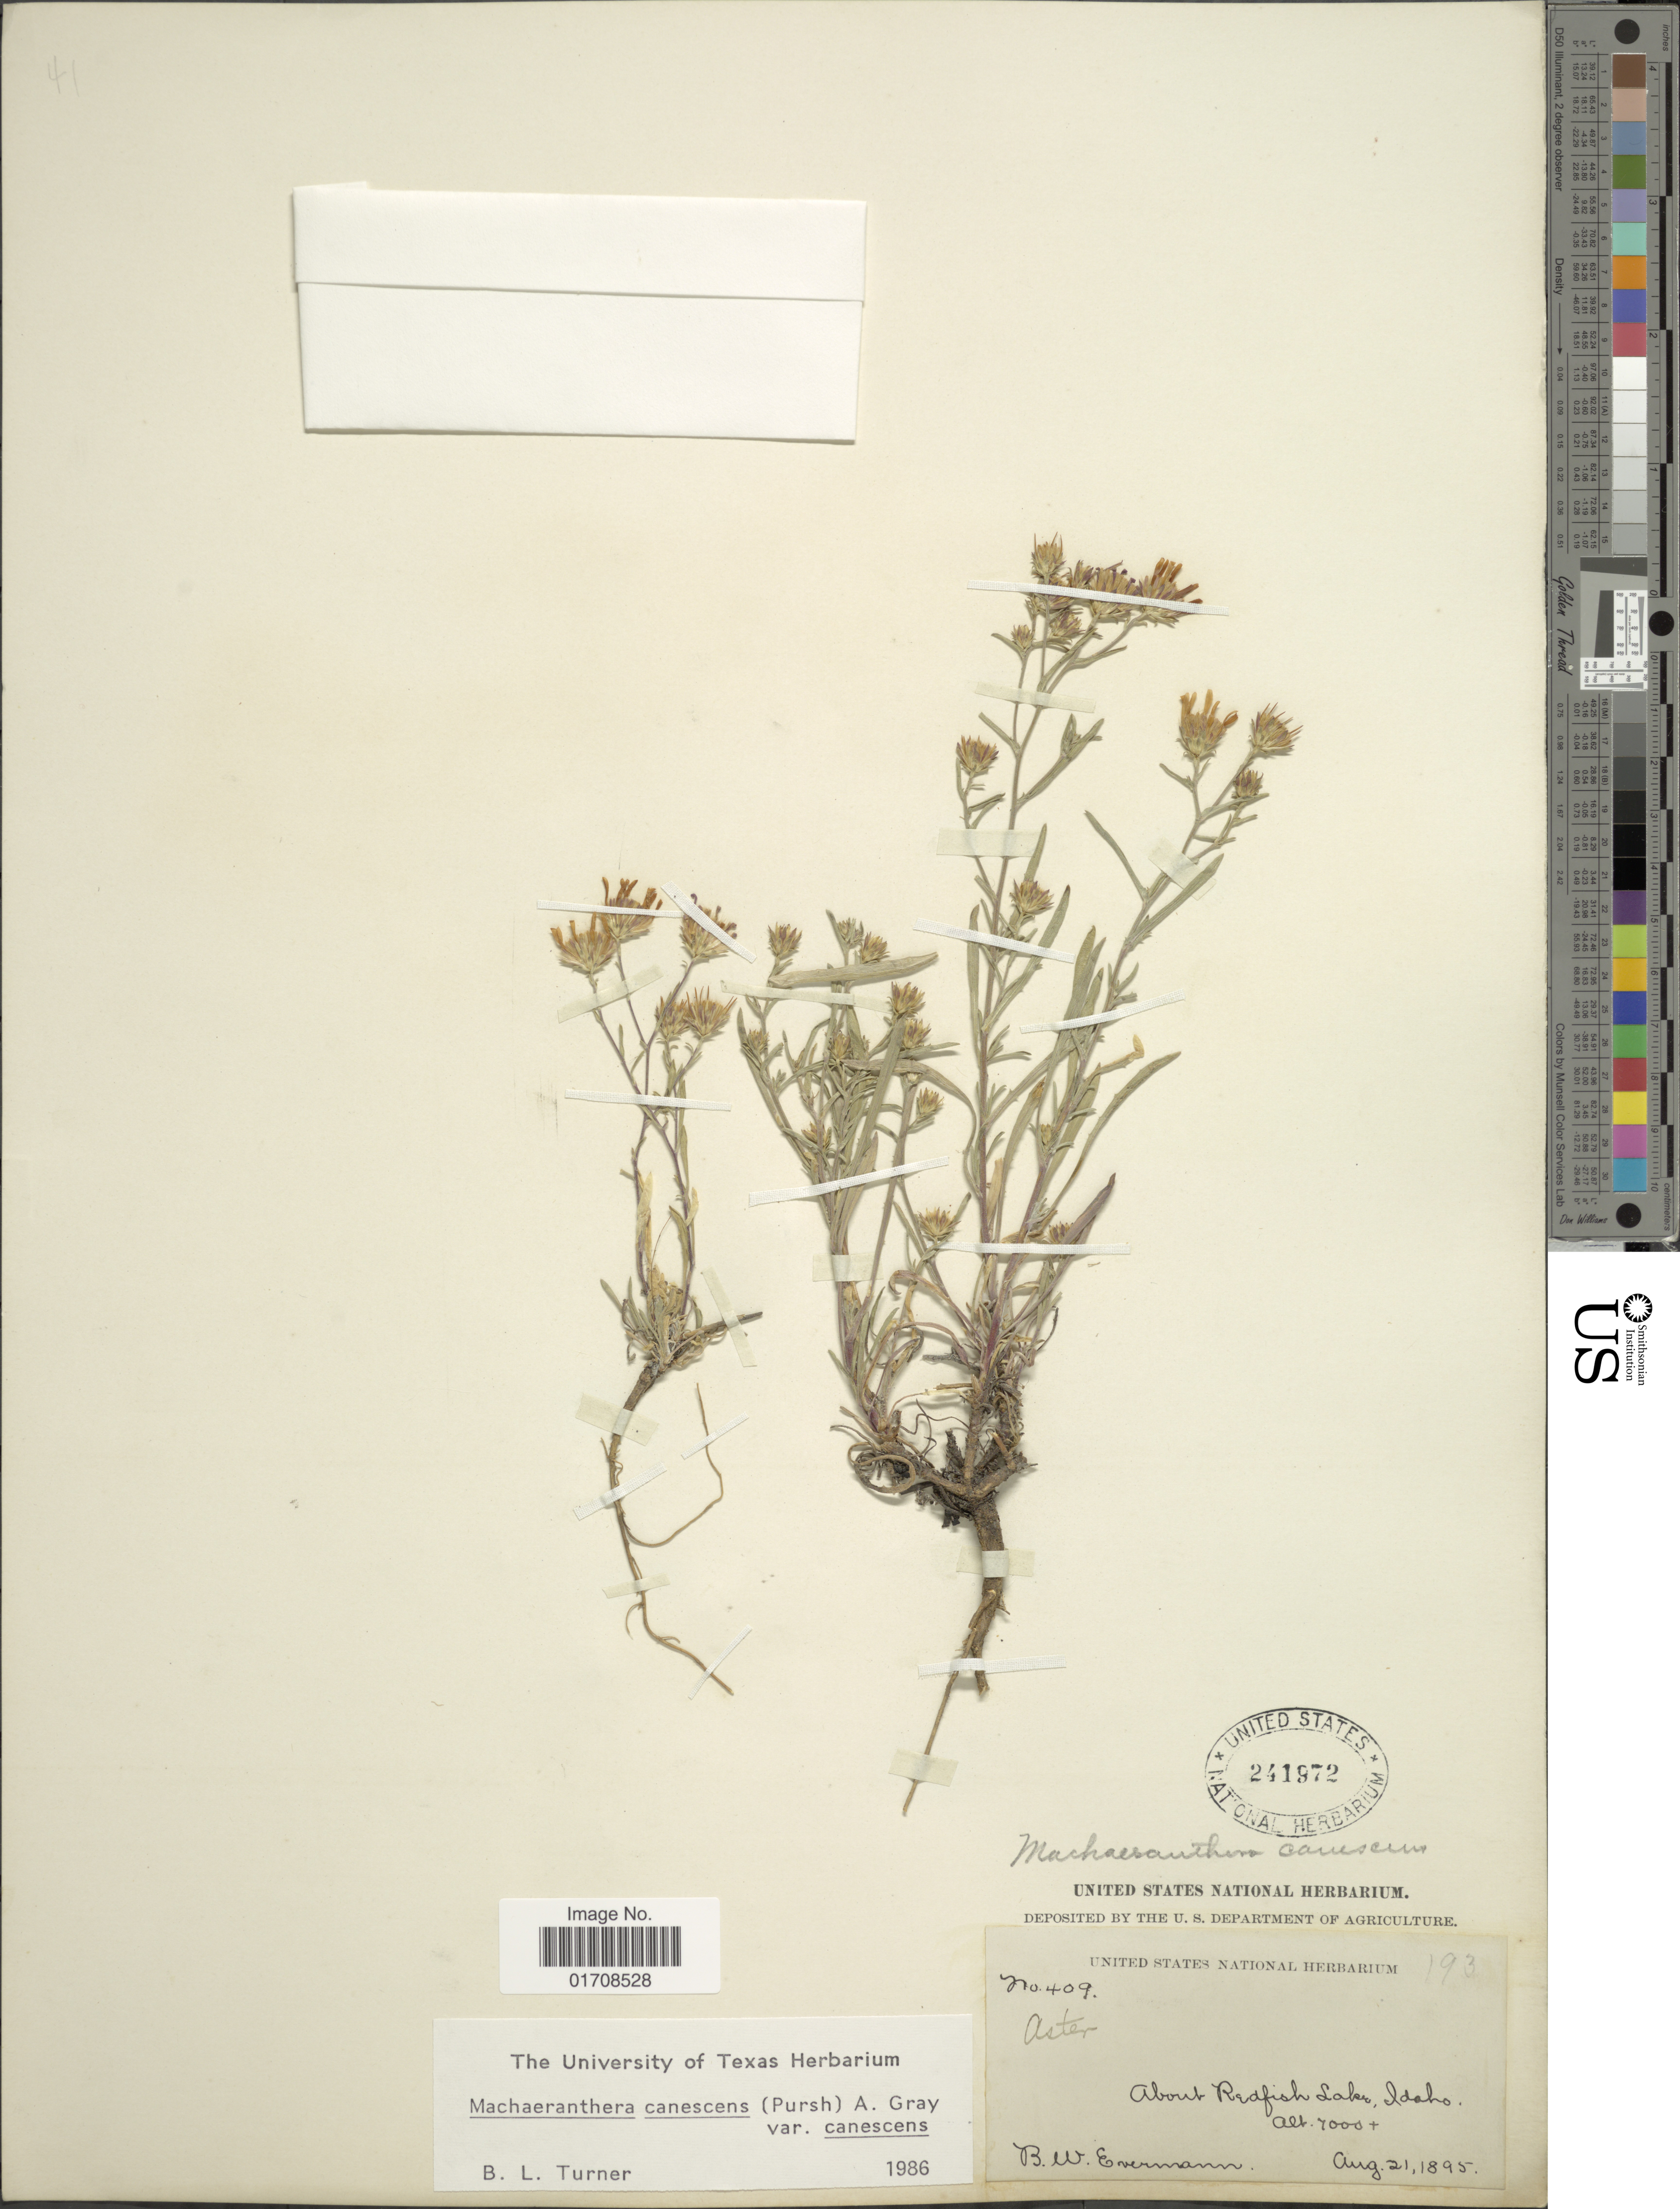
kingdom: Plantae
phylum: Tracheophyta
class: Magnoliopsida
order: Asterales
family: Asteraceae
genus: Machaeranthera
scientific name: Machaeranthera canescens var. canescens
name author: (Pursh) A. Gray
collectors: B. W. Evermann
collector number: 409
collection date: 1895-08-21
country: United States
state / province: Idaho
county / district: Custer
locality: About Redfish Lake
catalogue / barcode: US 241972